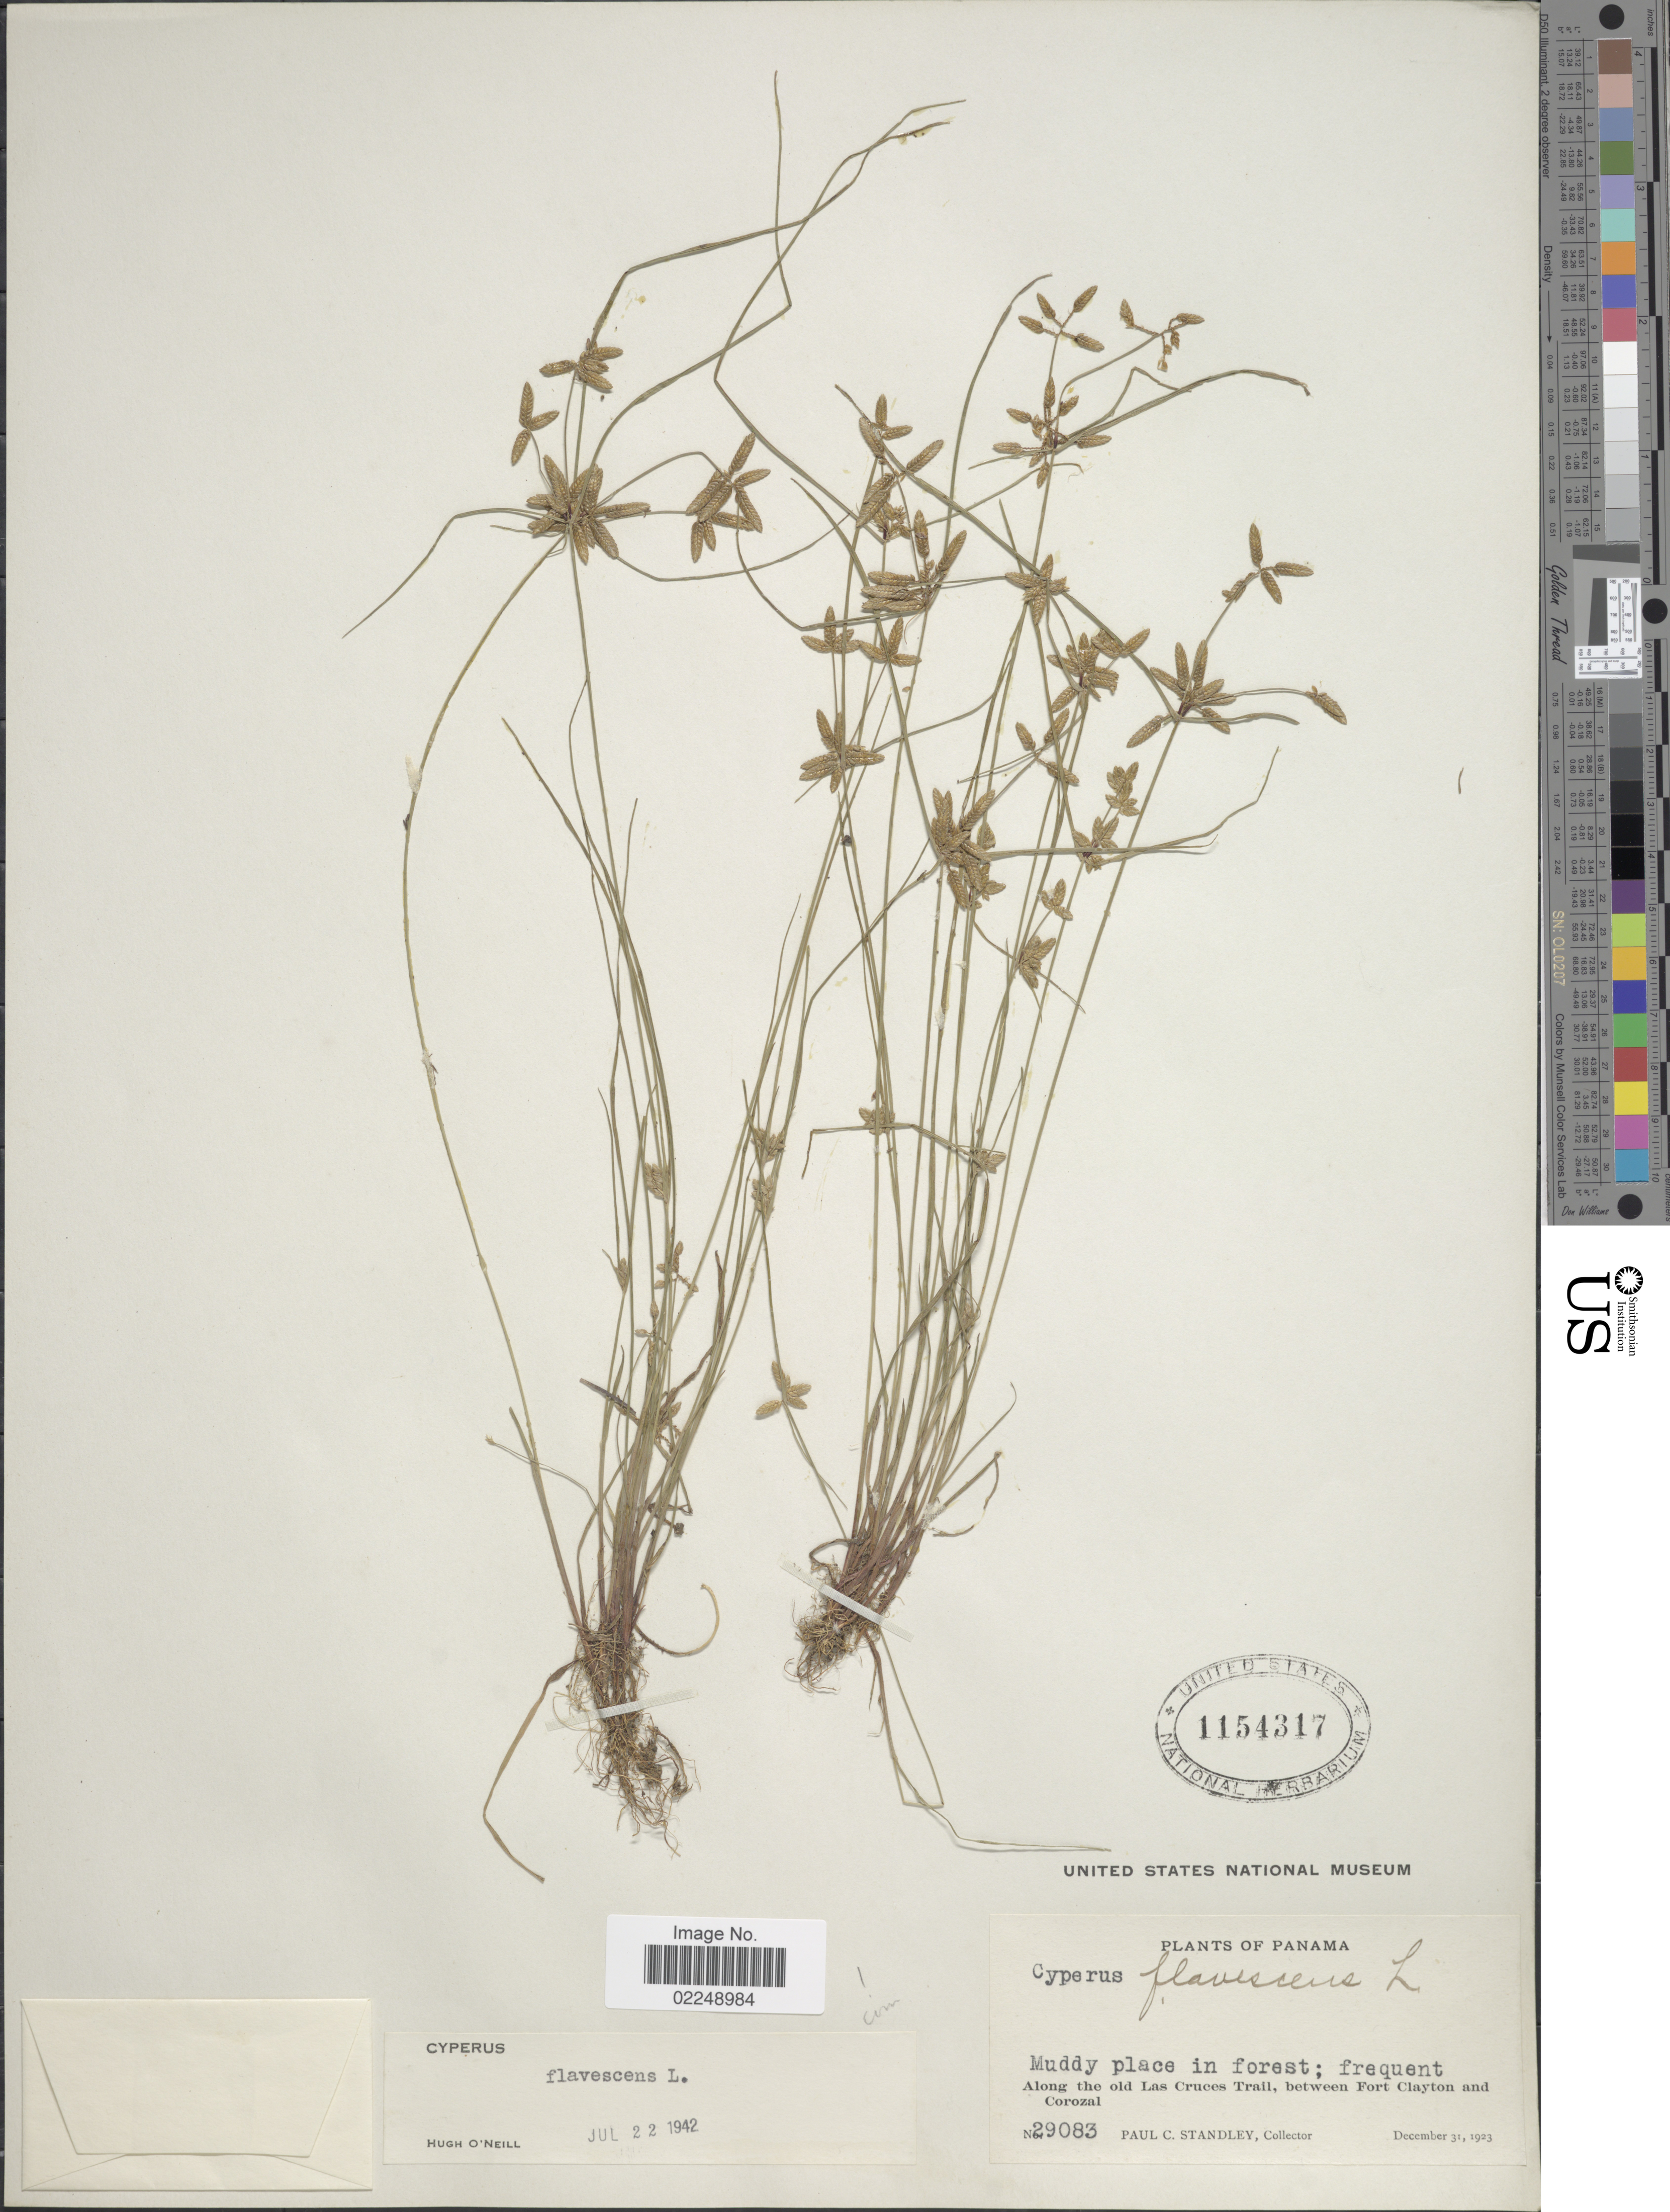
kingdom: Plantae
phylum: Tracheophyta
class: Liliopsida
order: Poales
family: Cyperaceae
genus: Cyperus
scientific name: Cyperus flavescens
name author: L.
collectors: P. C. Standley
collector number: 29083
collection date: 1923-12-31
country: Panama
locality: Along the old Las Cruces Trail, between Fort Clayton and Corozal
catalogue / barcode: US 1154317